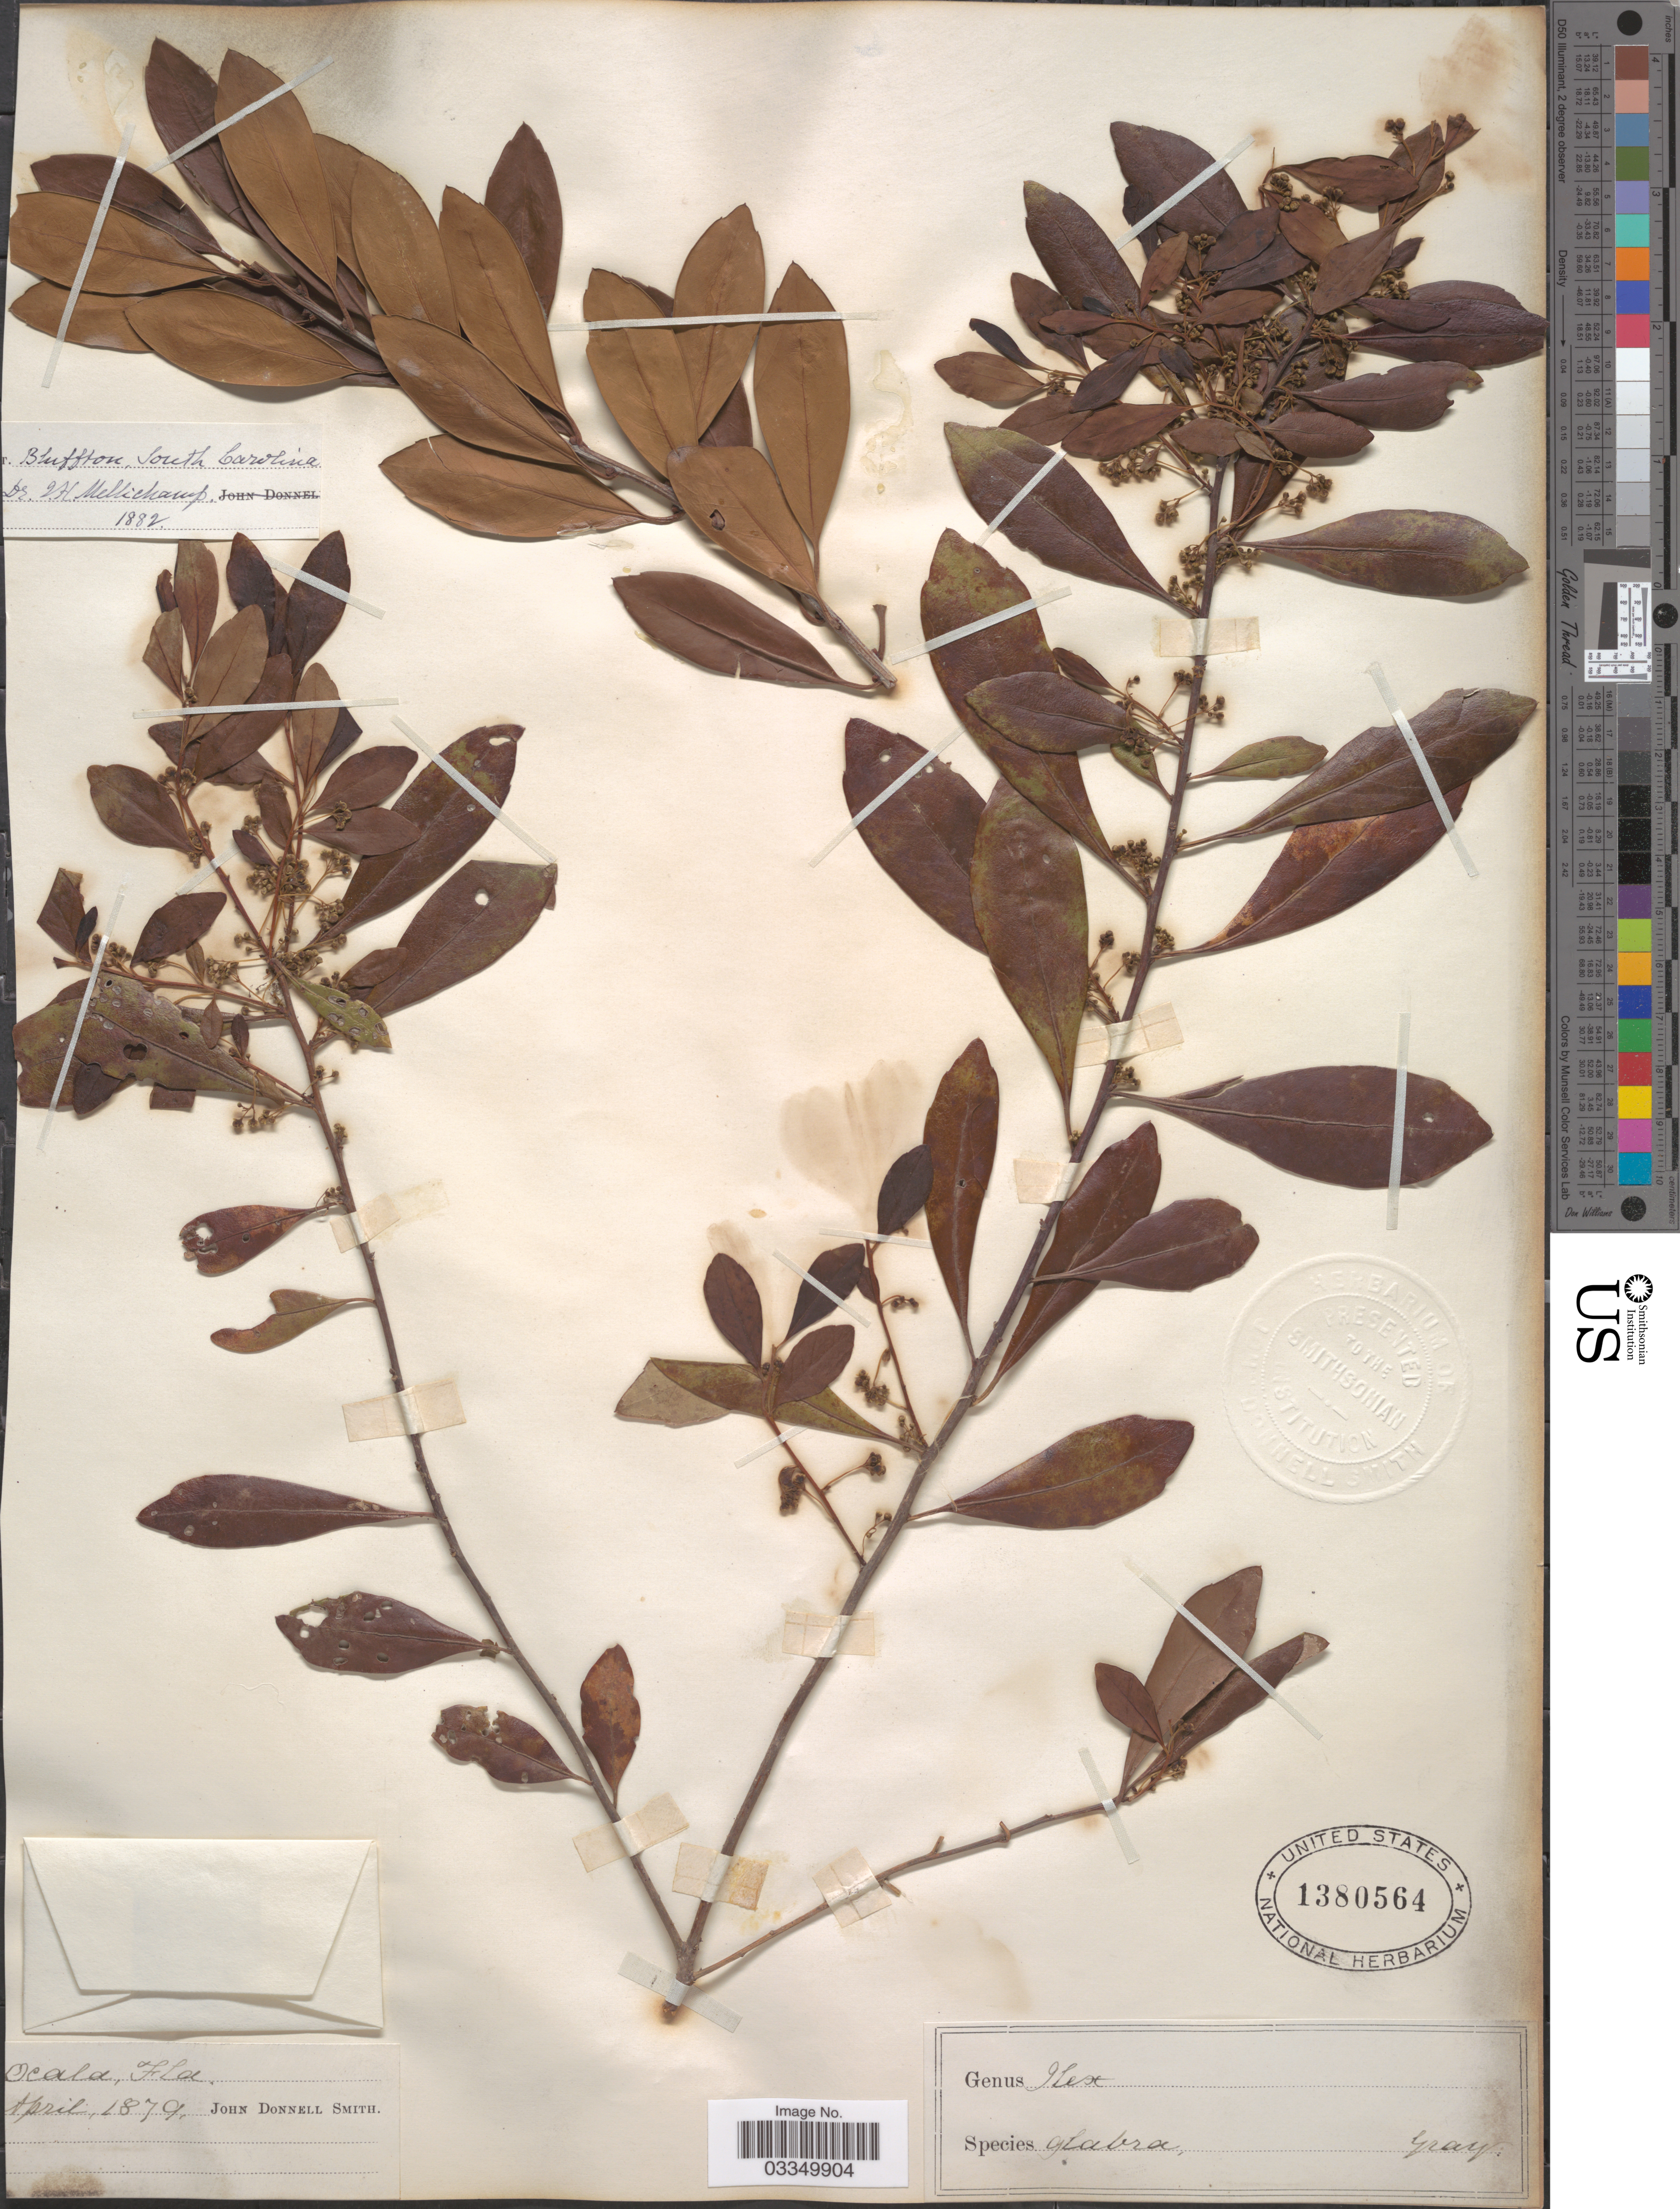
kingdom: Plantae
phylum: Tracheophyta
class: Magnoliopsida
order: Aquifoliales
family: Aquifoliaceae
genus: Ilex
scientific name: Ilex glabra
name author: (L.) A. Gray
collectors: J. Donnell Smith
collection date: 1879-04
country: United States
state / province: Florida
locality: Ocala.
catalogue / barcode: US 1380564